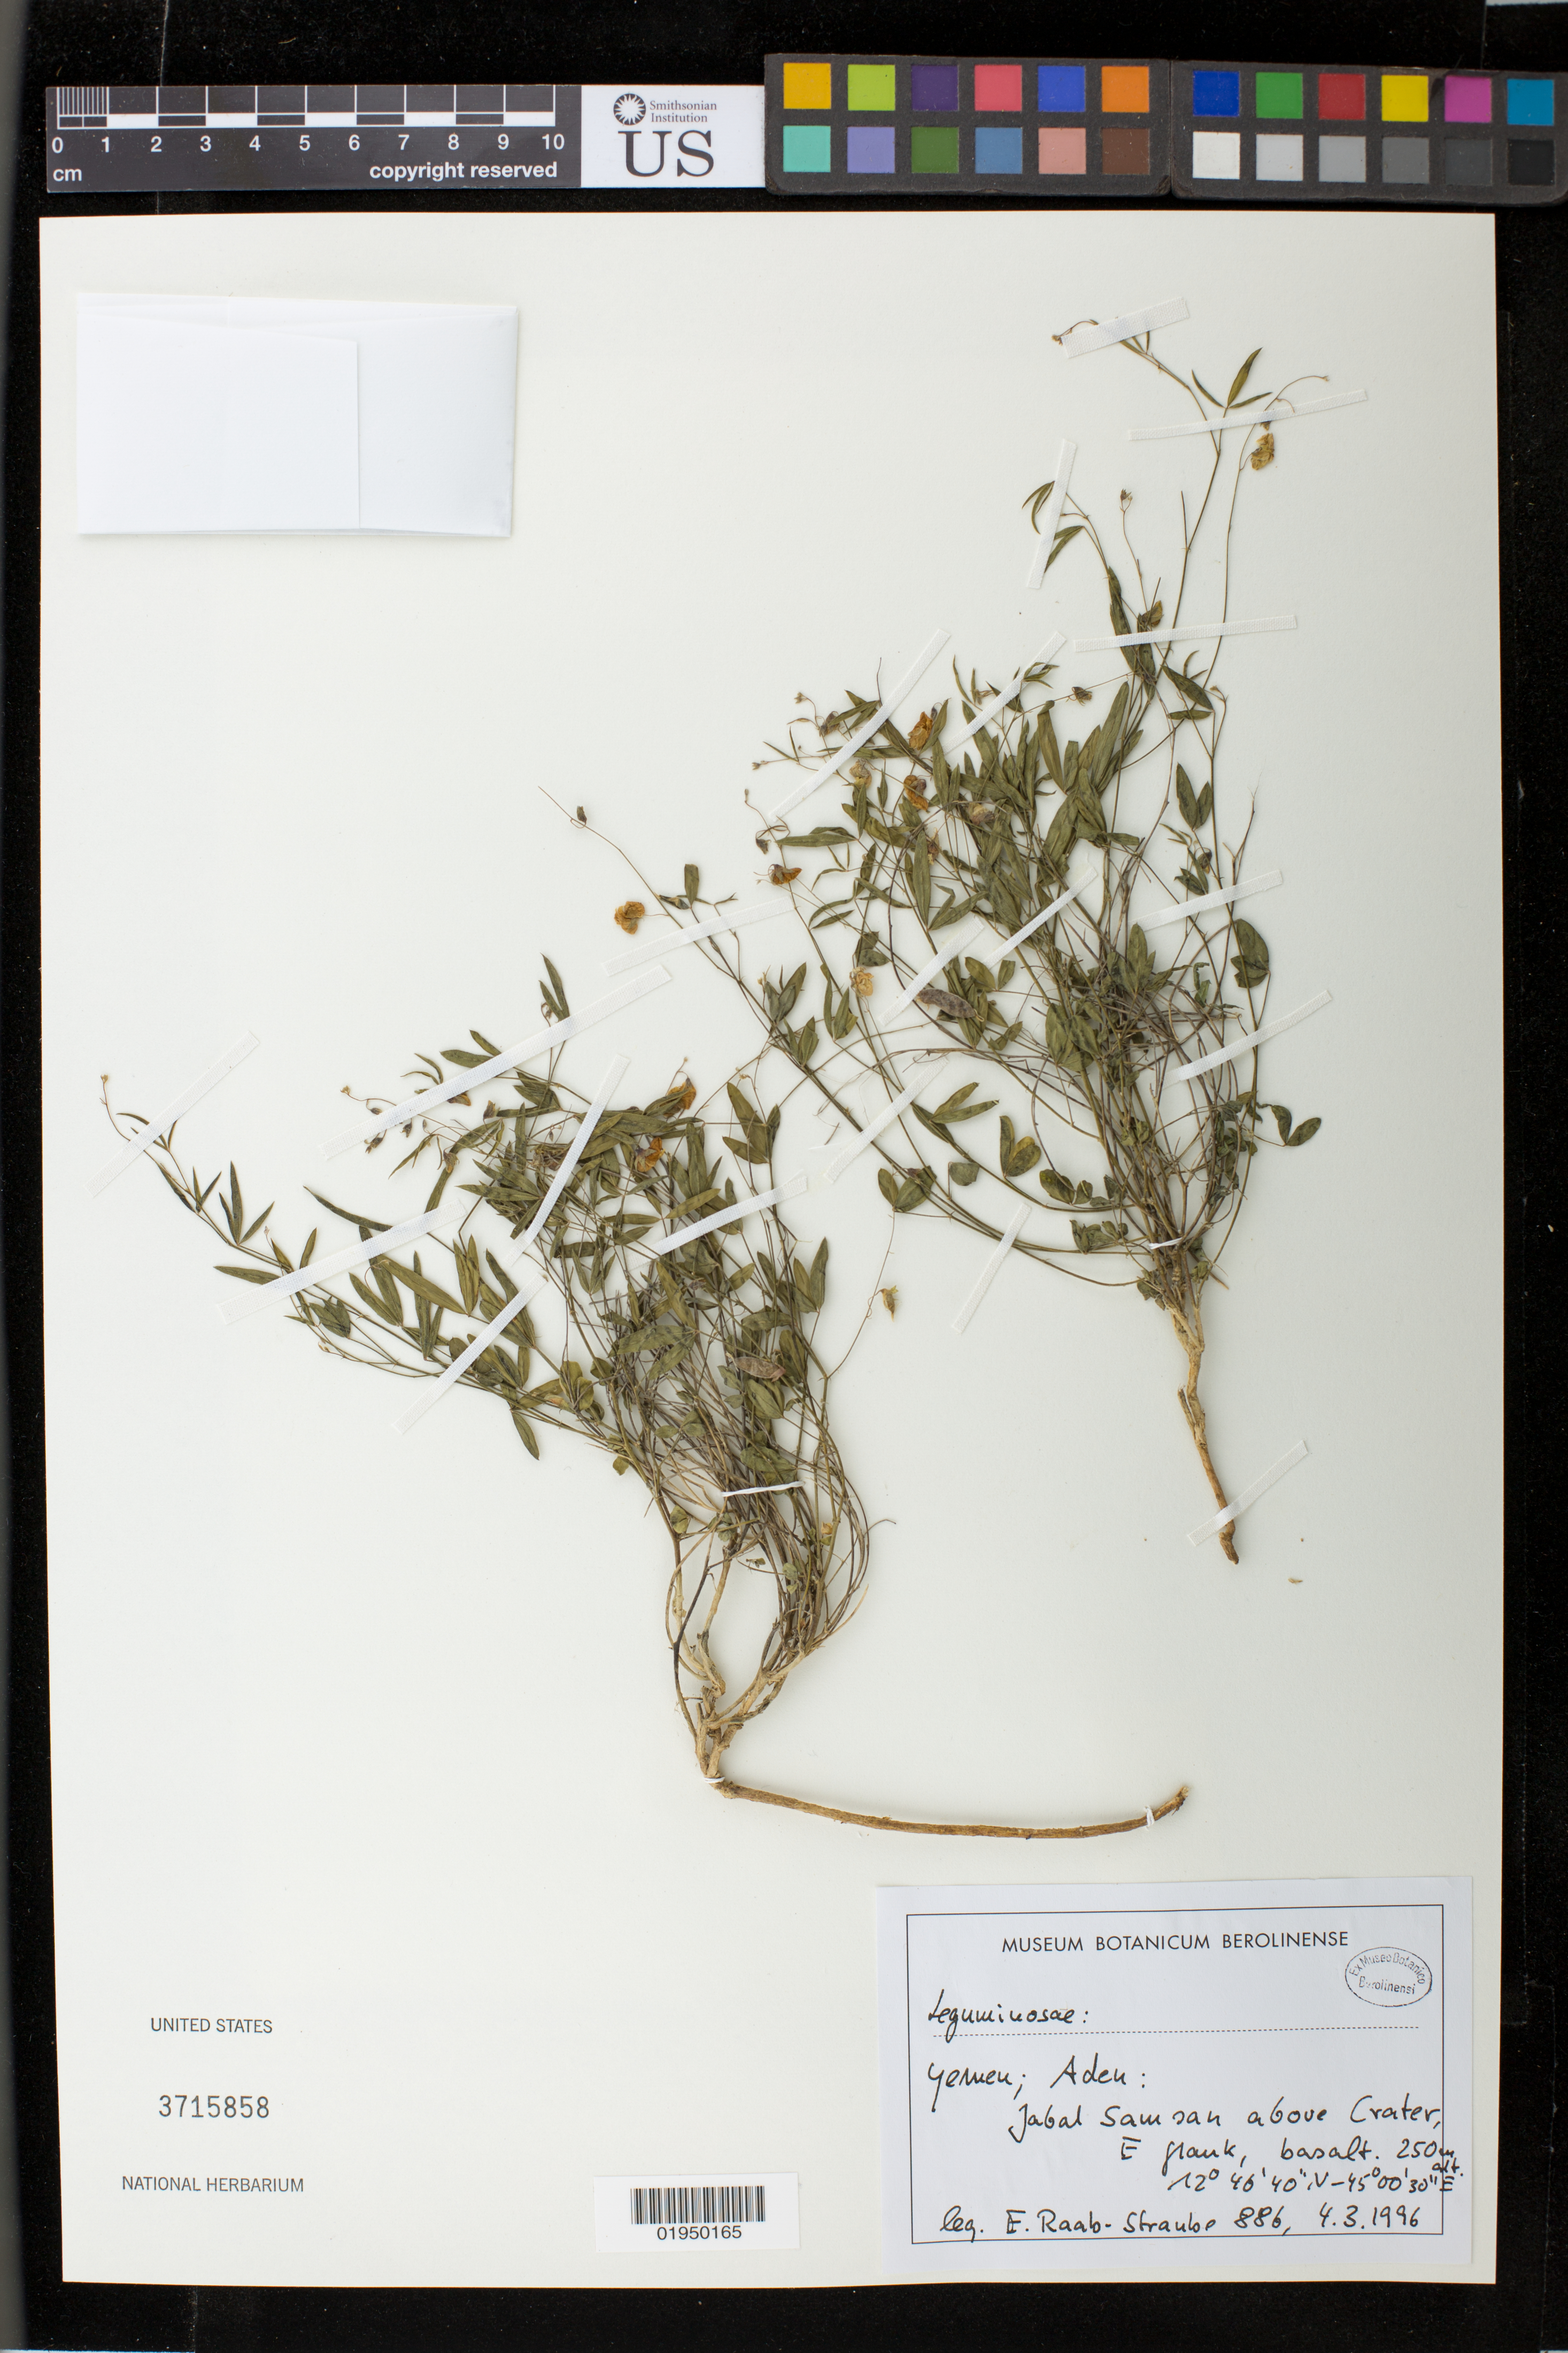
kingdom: Plantae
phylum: Tracheophyta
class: Magnoliopsida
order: Fabales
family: Fabaceae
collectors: E. Raab-Straube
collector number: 886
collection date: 1996-03-04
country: Yemen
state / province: Adan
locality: Jabal samnan, above Crater E flank, basalt.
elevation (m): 250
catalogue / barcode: US 3715858